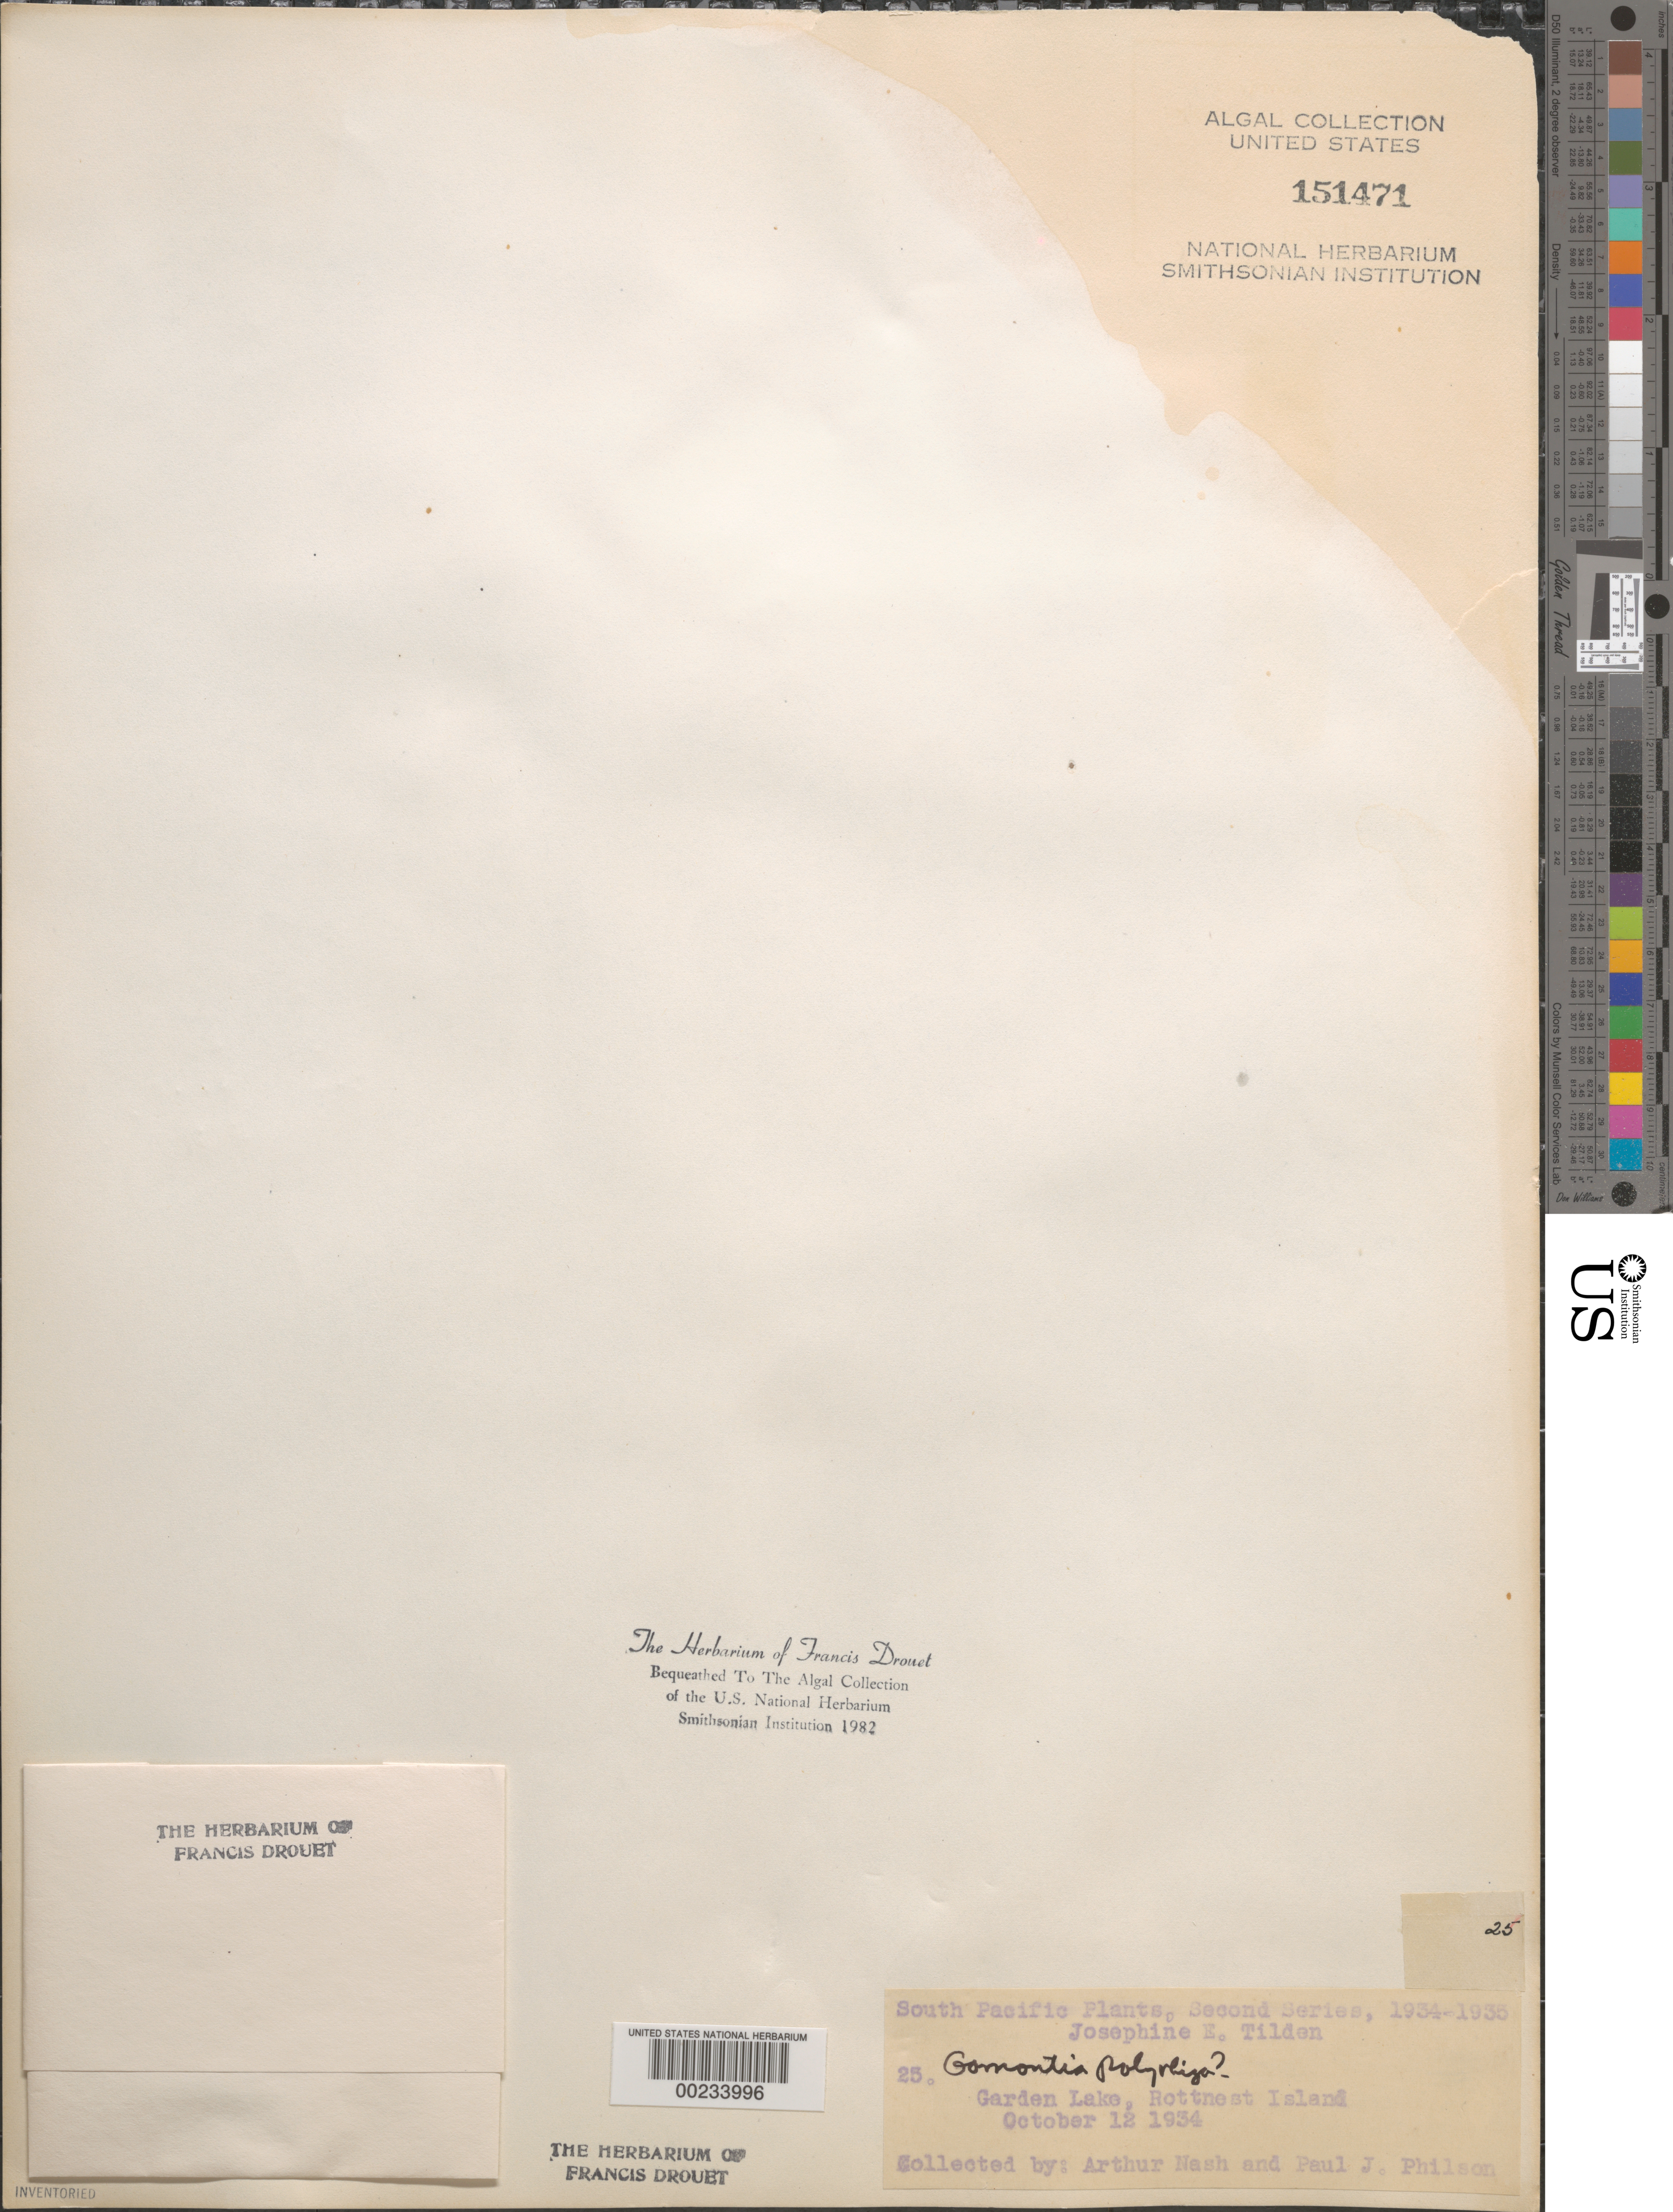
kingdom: Plantae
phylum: Chlorophyta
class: Ulvophyceae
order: Ulotrichales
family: Gomontiaceae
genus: Gomontia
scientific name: Gomontia polyrhiza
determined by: Drouet, F. E.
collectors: A. Nash & P. Philson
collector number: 25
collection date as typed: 12 Oct 1934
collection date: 1934-10-12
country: Australia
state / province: Western Australia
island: Rottnest Island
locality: Garden Lake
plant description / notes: Tilden, South Pacific Plants, Second Series, 1934-1935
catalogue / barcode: US 151471